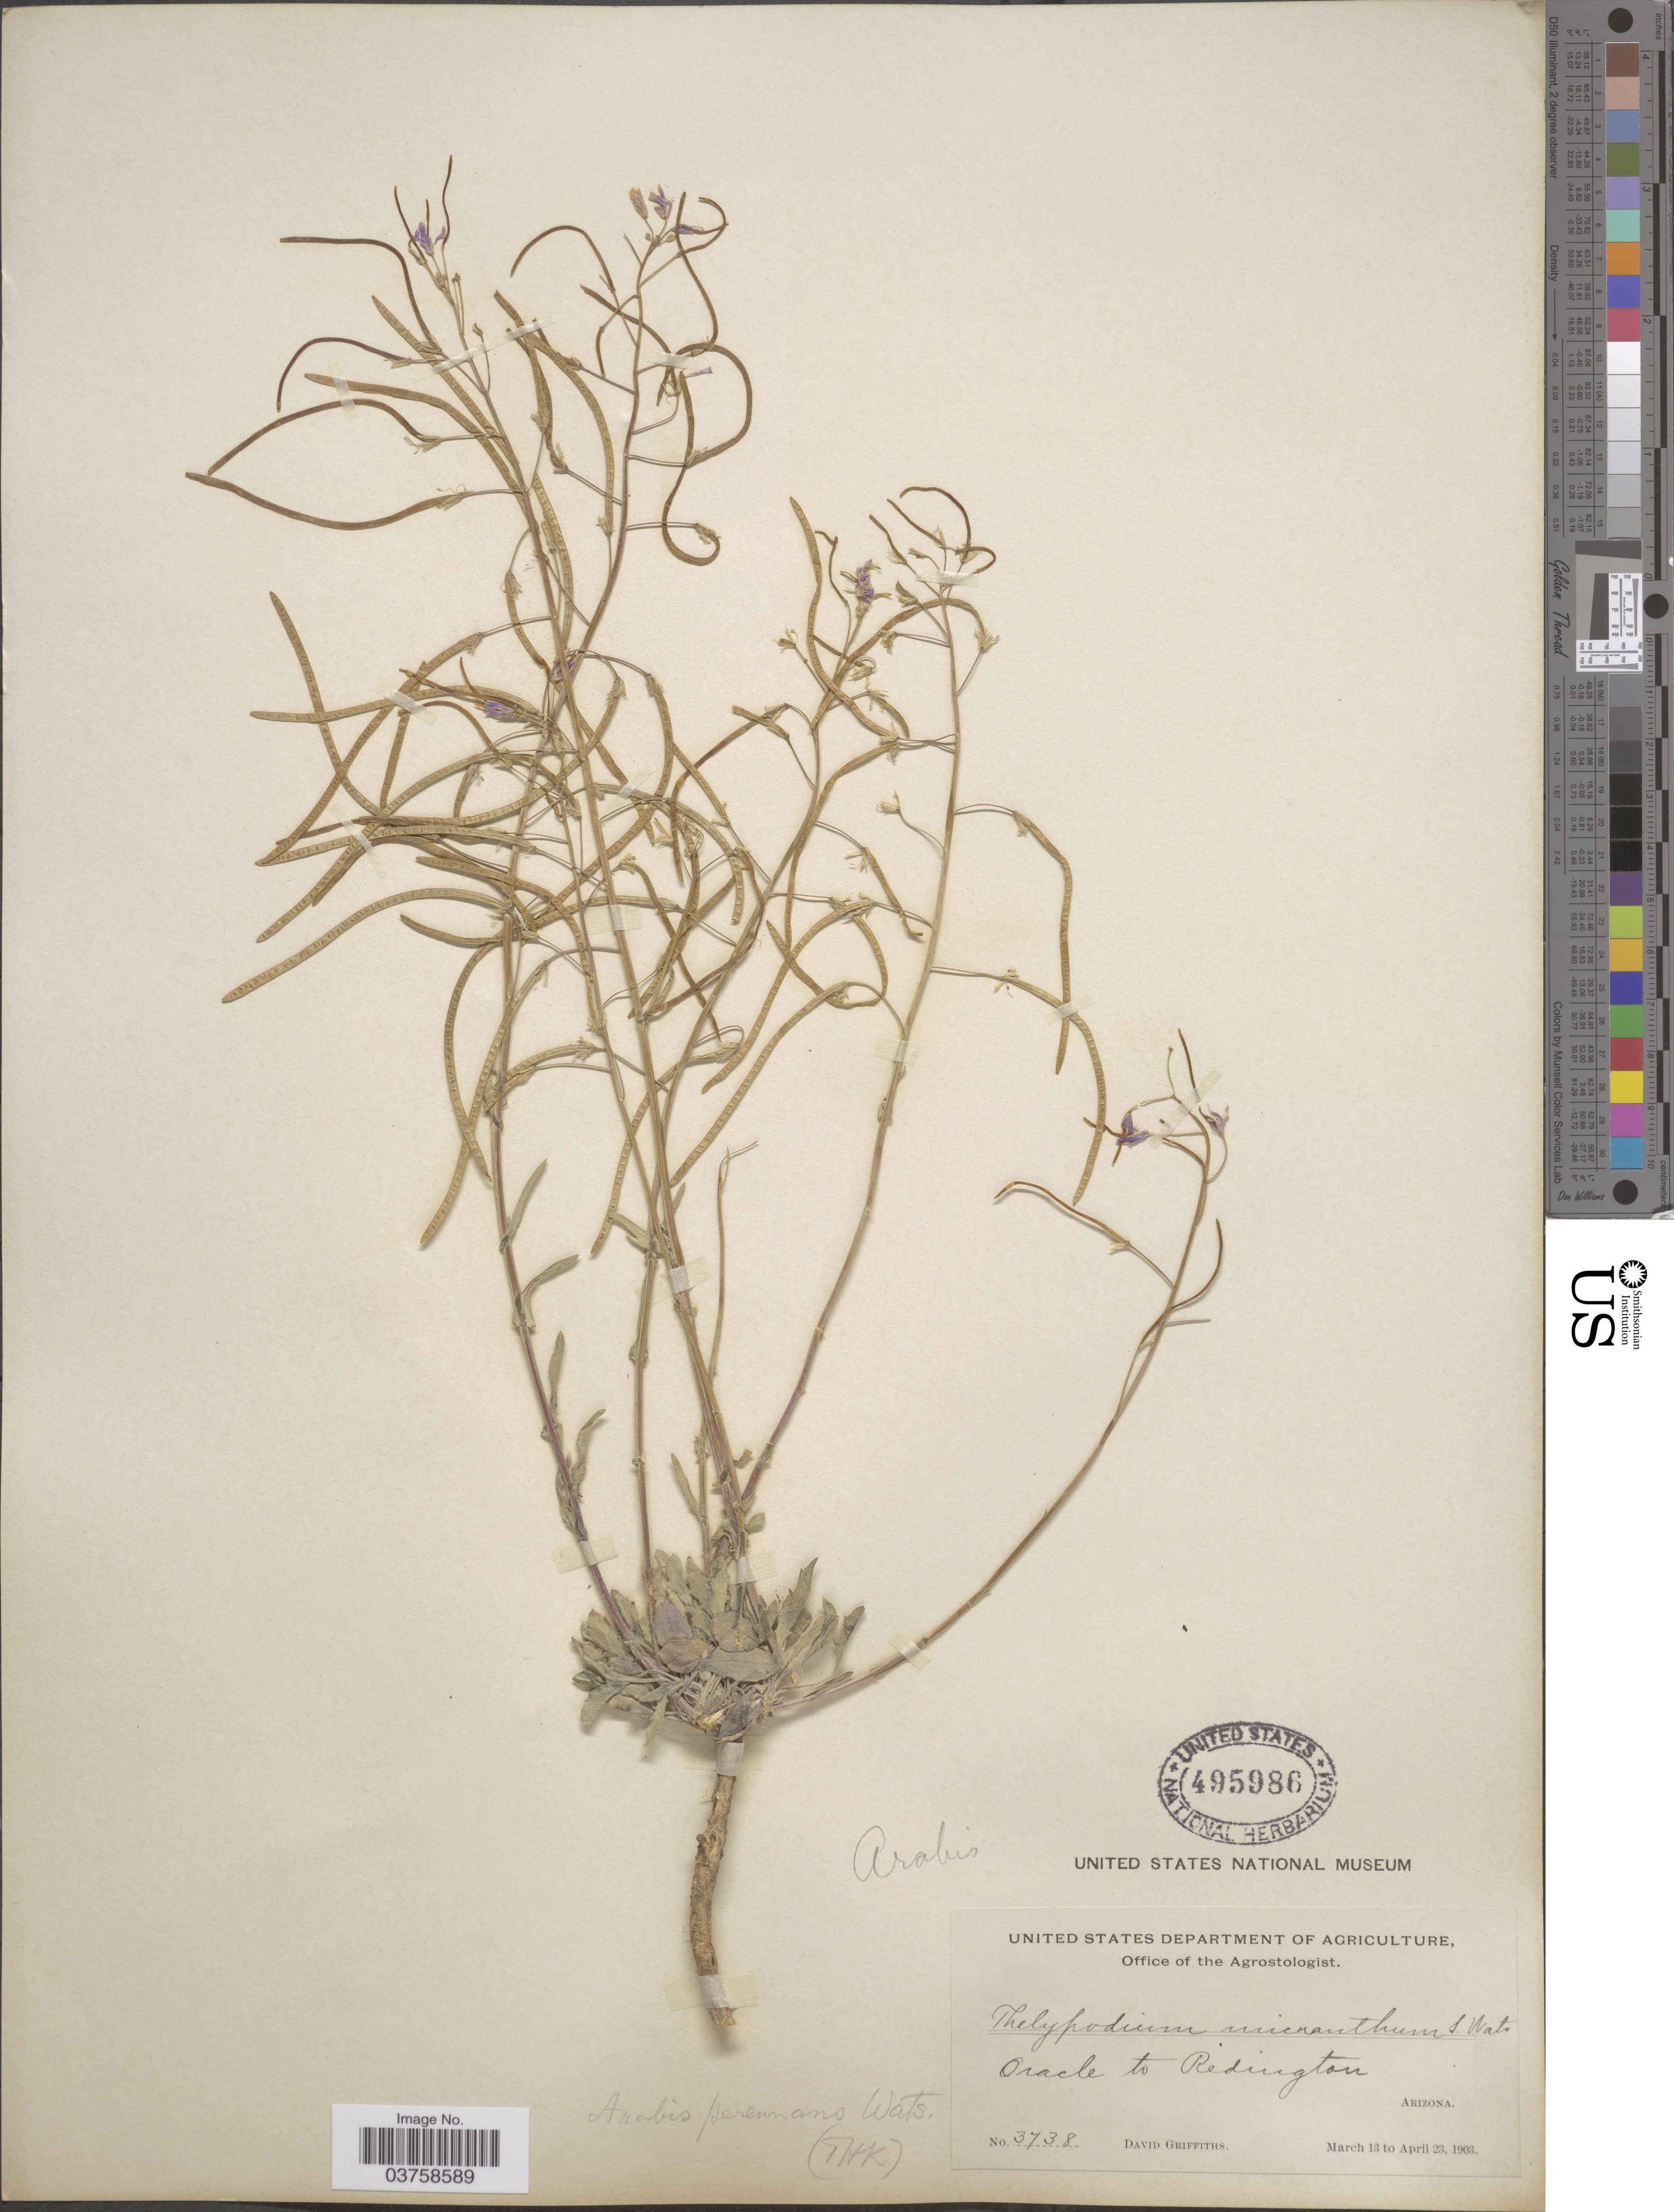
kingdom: Plantae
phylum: Tracheophyta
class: Magnoliopsida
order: Brassicales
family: Brassicaceae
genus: Arabis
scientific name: Arabis perennans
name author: S. Watson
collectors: D. Griffiths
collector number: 3738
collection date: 1903-03-13/1903-04-23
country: United States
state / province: Arizona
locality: Oracle to Redington.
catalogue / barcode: US 495986